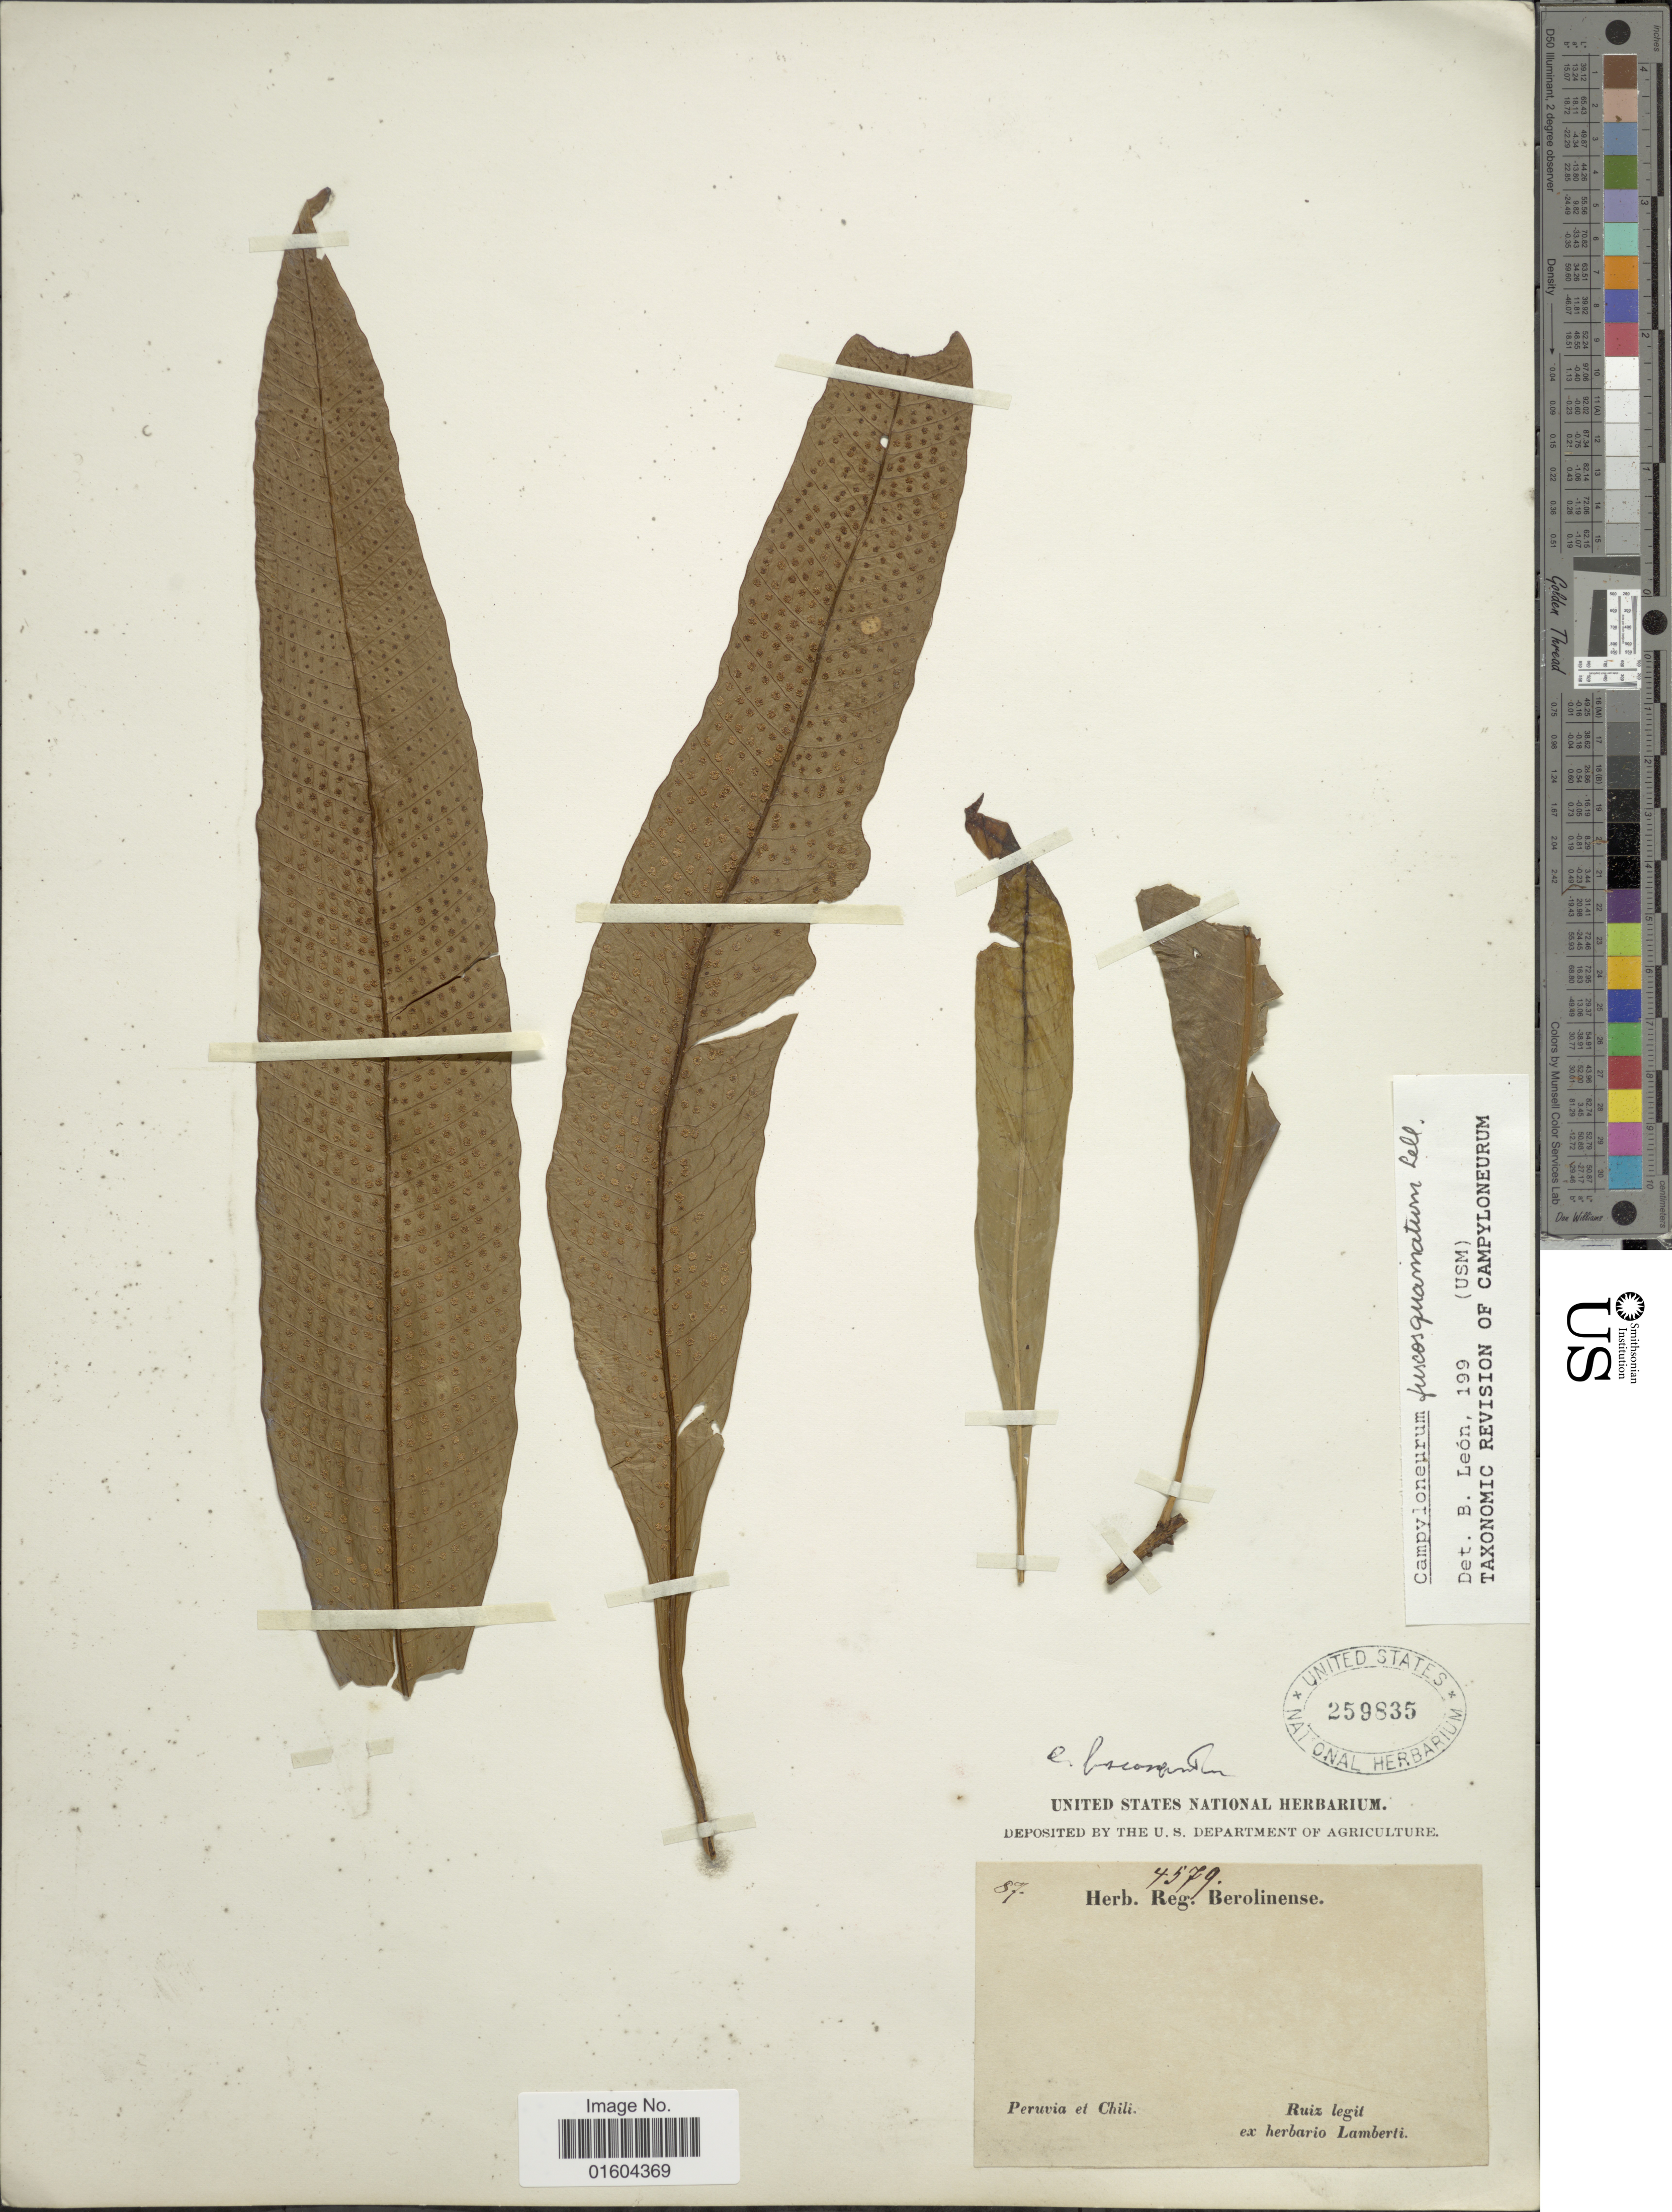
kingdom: Plantae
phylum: Tracheophyta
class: Polypodiopsida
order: Polypodiales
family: Polypodiaceae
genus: Campyloneurum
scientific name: Campyloneurum fuscosquamatum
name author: Lellinger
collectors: Ruiz, --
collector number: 4579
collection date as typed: Transcribed d/m/y: //87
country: Peru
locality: Peruvia et Chili.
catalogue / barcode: US 259835